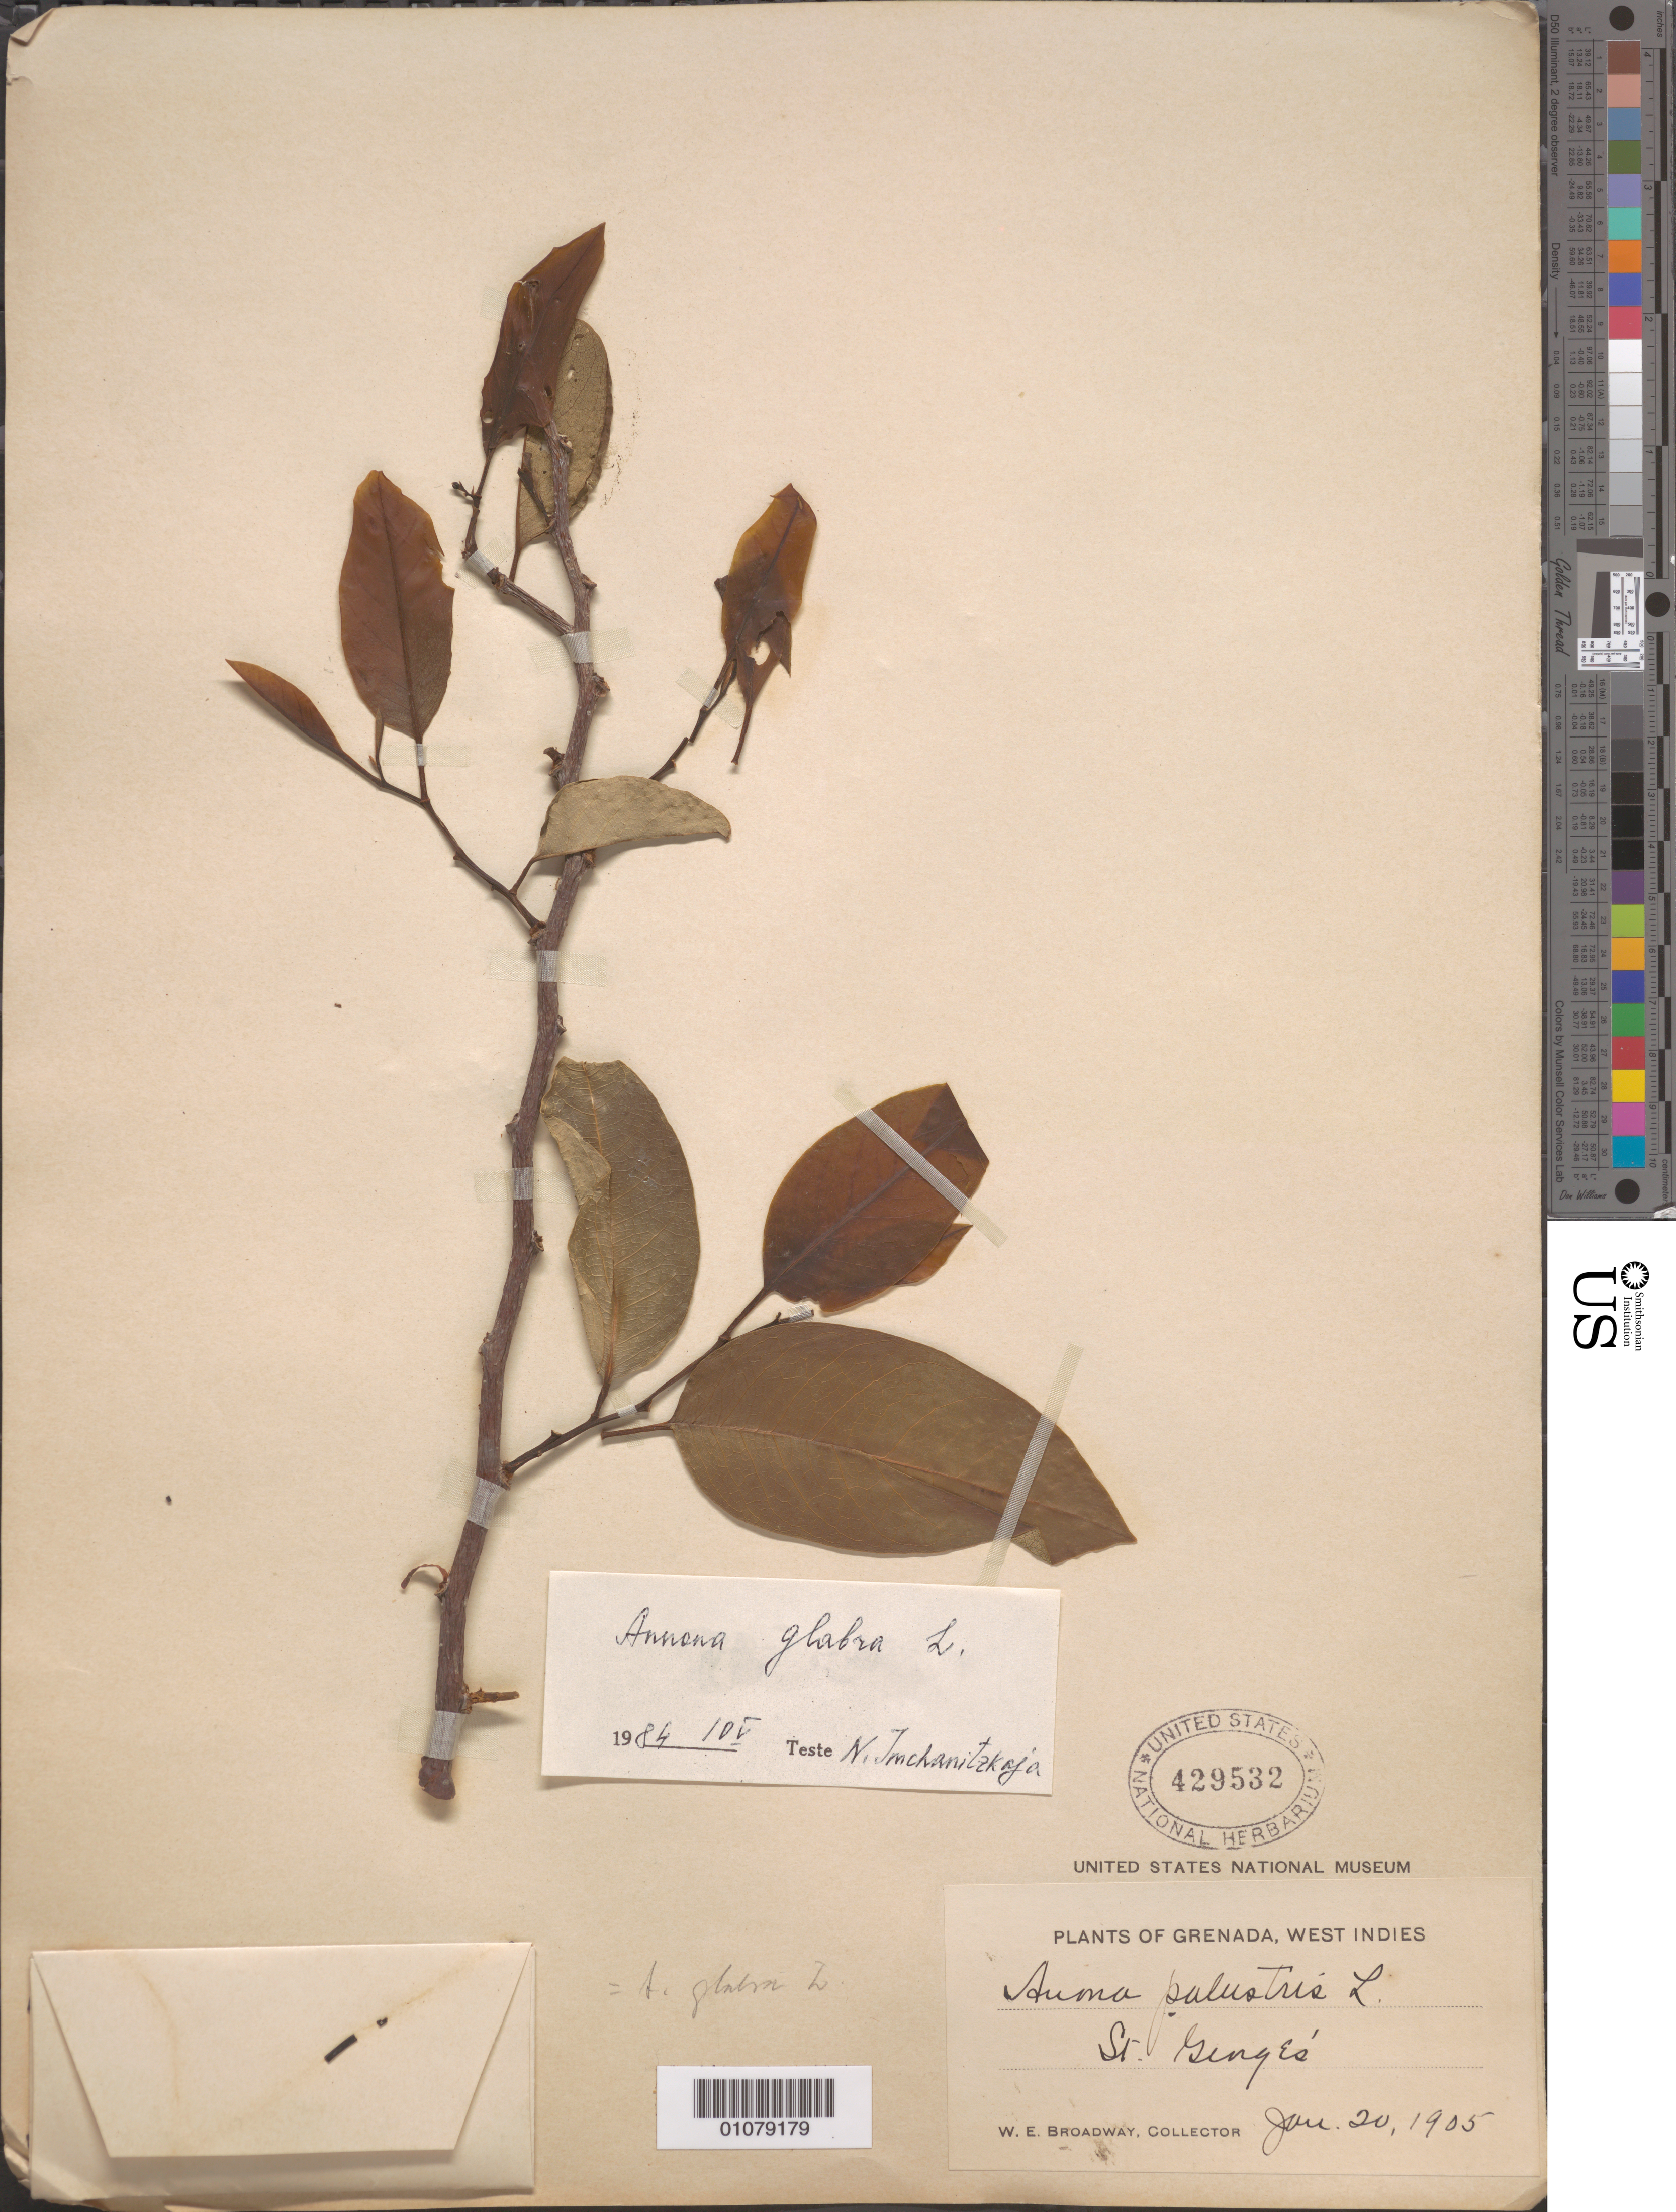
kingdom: Plantae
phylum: Tracheophyta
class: Magnoliopsida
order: Magnoliales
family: Annonaceae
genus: Annona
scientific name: Annona glabra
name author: L.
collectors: W. E. Broadway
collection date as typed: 20 Jan 1905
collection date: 1905-01-20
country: Grenada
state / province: Saint George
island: Grenada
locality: St. George's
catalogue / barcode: US 429532